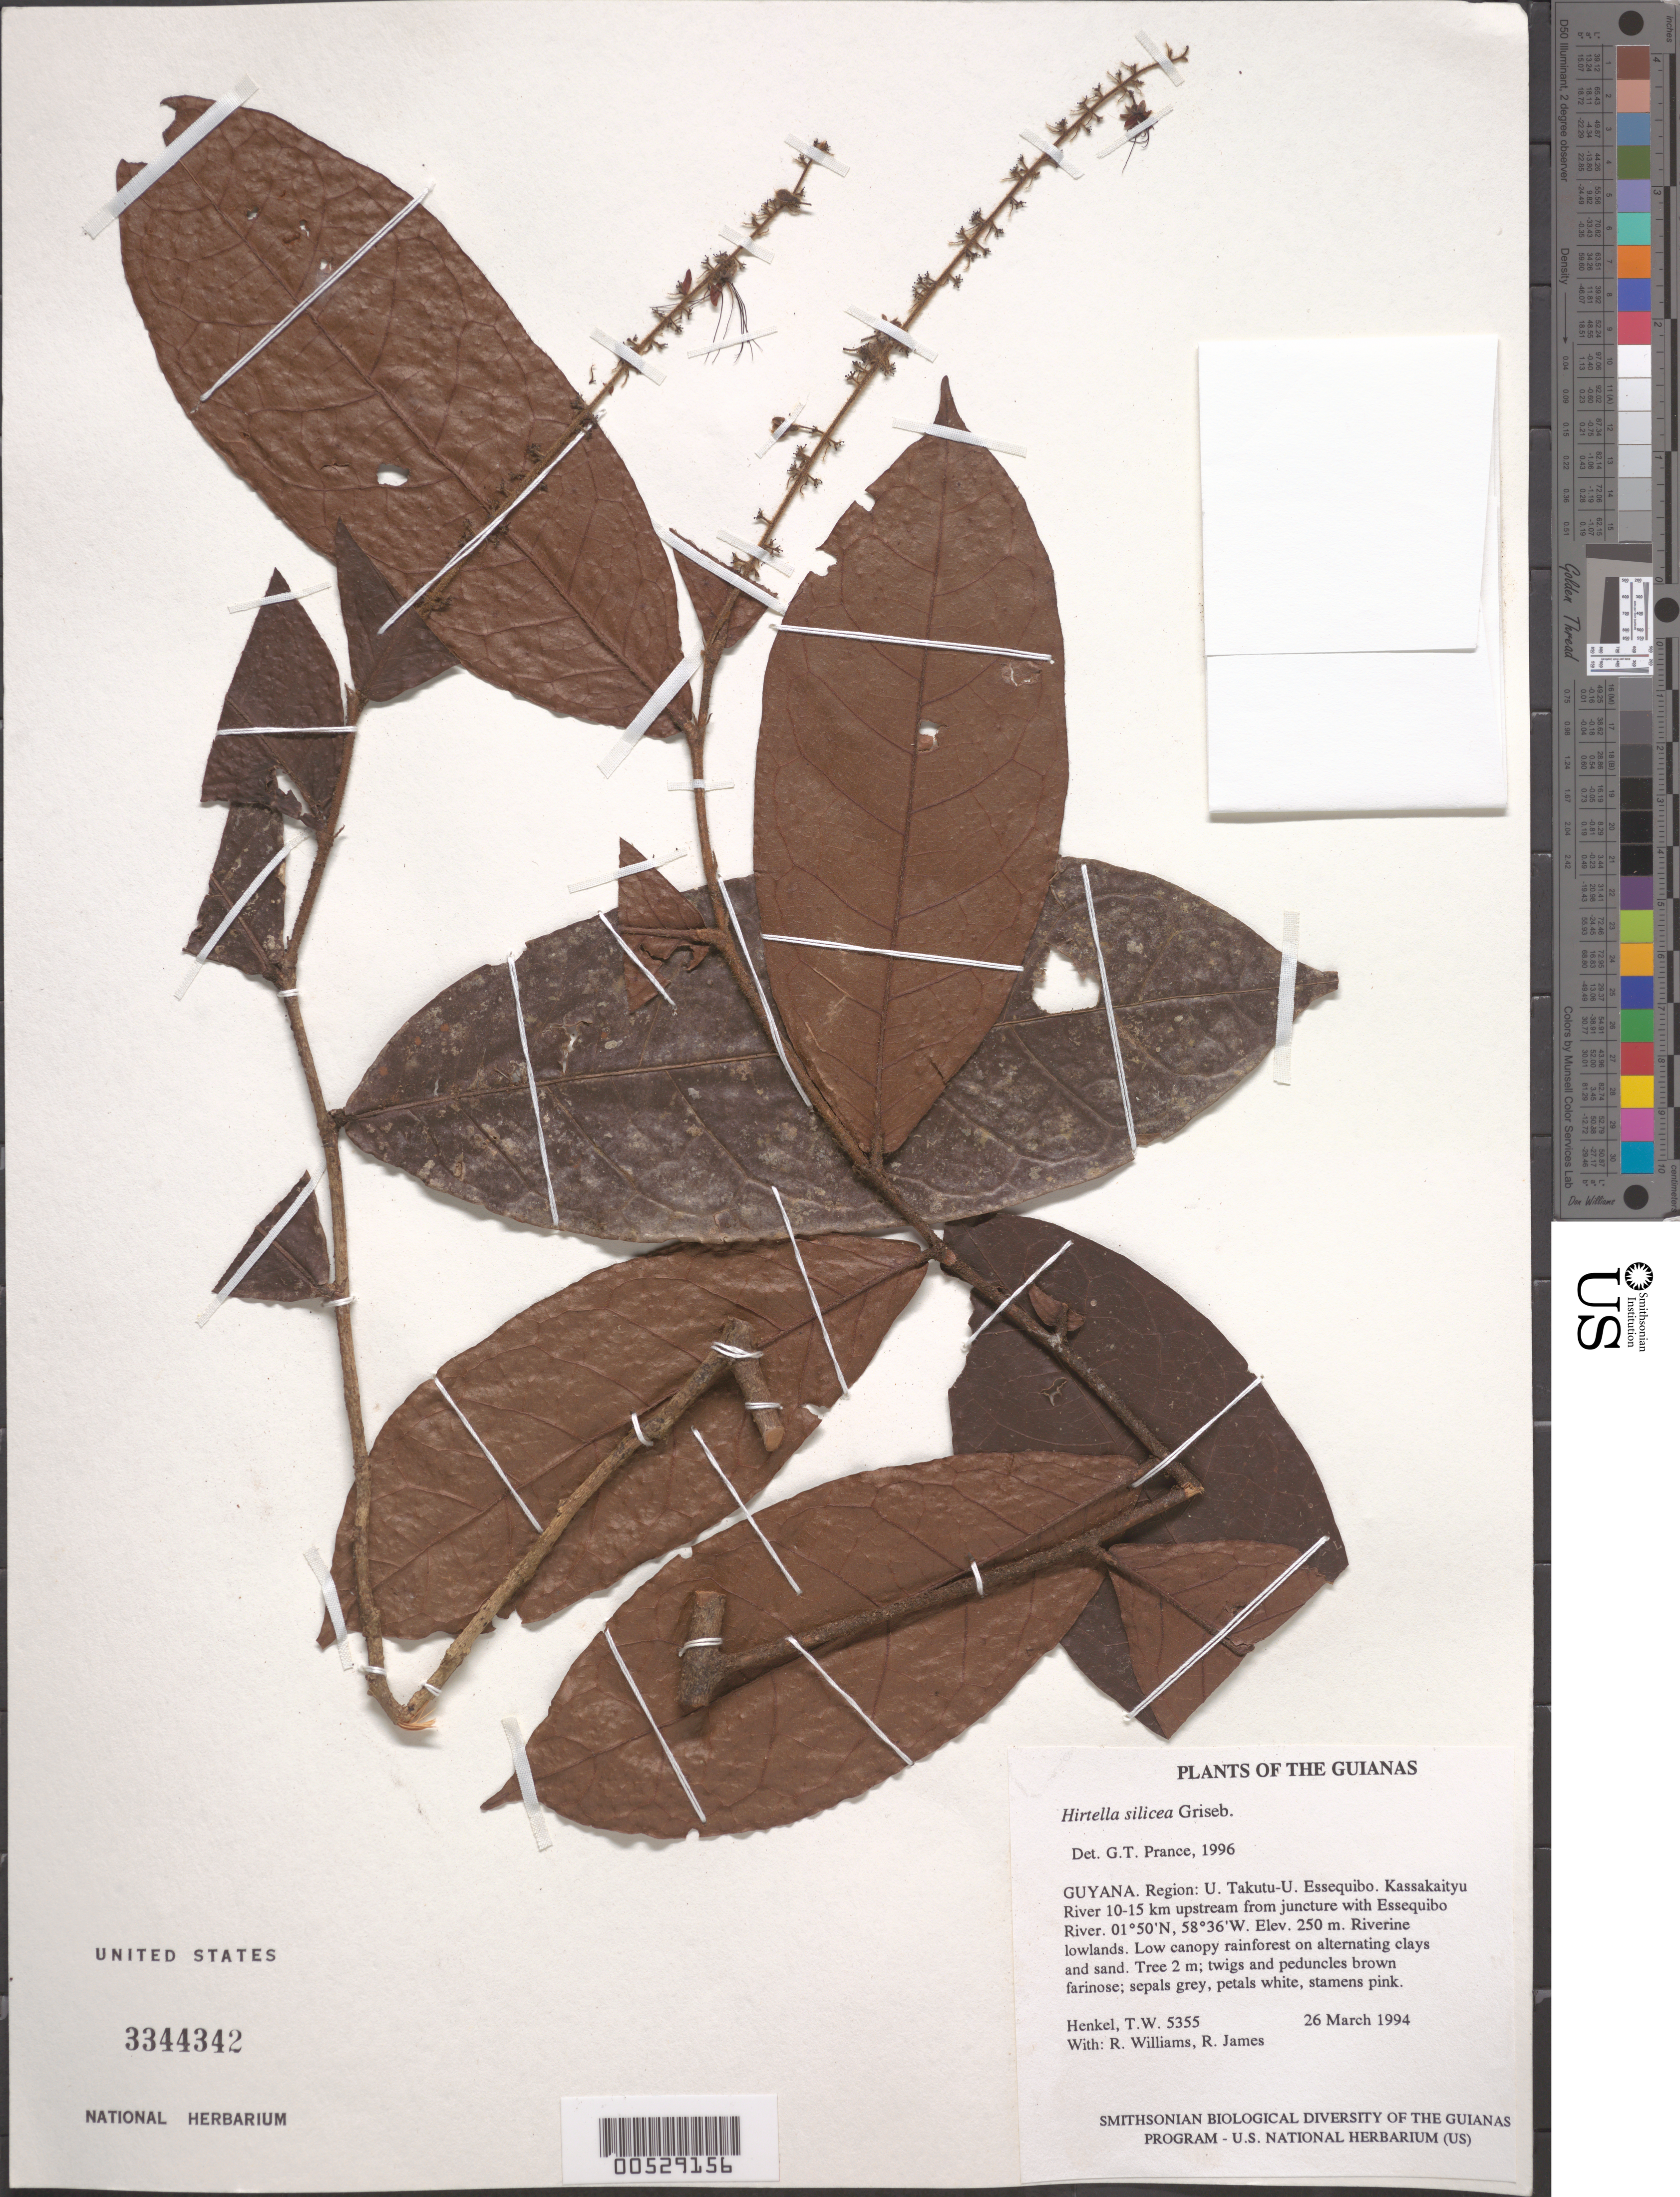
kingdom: Plantae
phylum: Tracheophyta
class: Magnoliopsida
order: Malpighiales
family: Chrysobalanaceae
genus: Hirtella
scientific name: Hirtella silicea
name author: Griseb.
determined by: Prance, G. T.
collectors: T. Henkel, R. Williams & R. James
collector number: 5355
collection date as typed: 26 March 1994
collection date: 1994-03-26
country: Guyana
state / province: U. Takutu-U. Essequibo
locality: Kassakaityu River 10-15 km upstream from juncture with Essequibo River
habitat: Riverine lowlands. Low canopy rainforest on alternating clays and sand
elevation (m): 250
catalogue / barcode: US 3344342